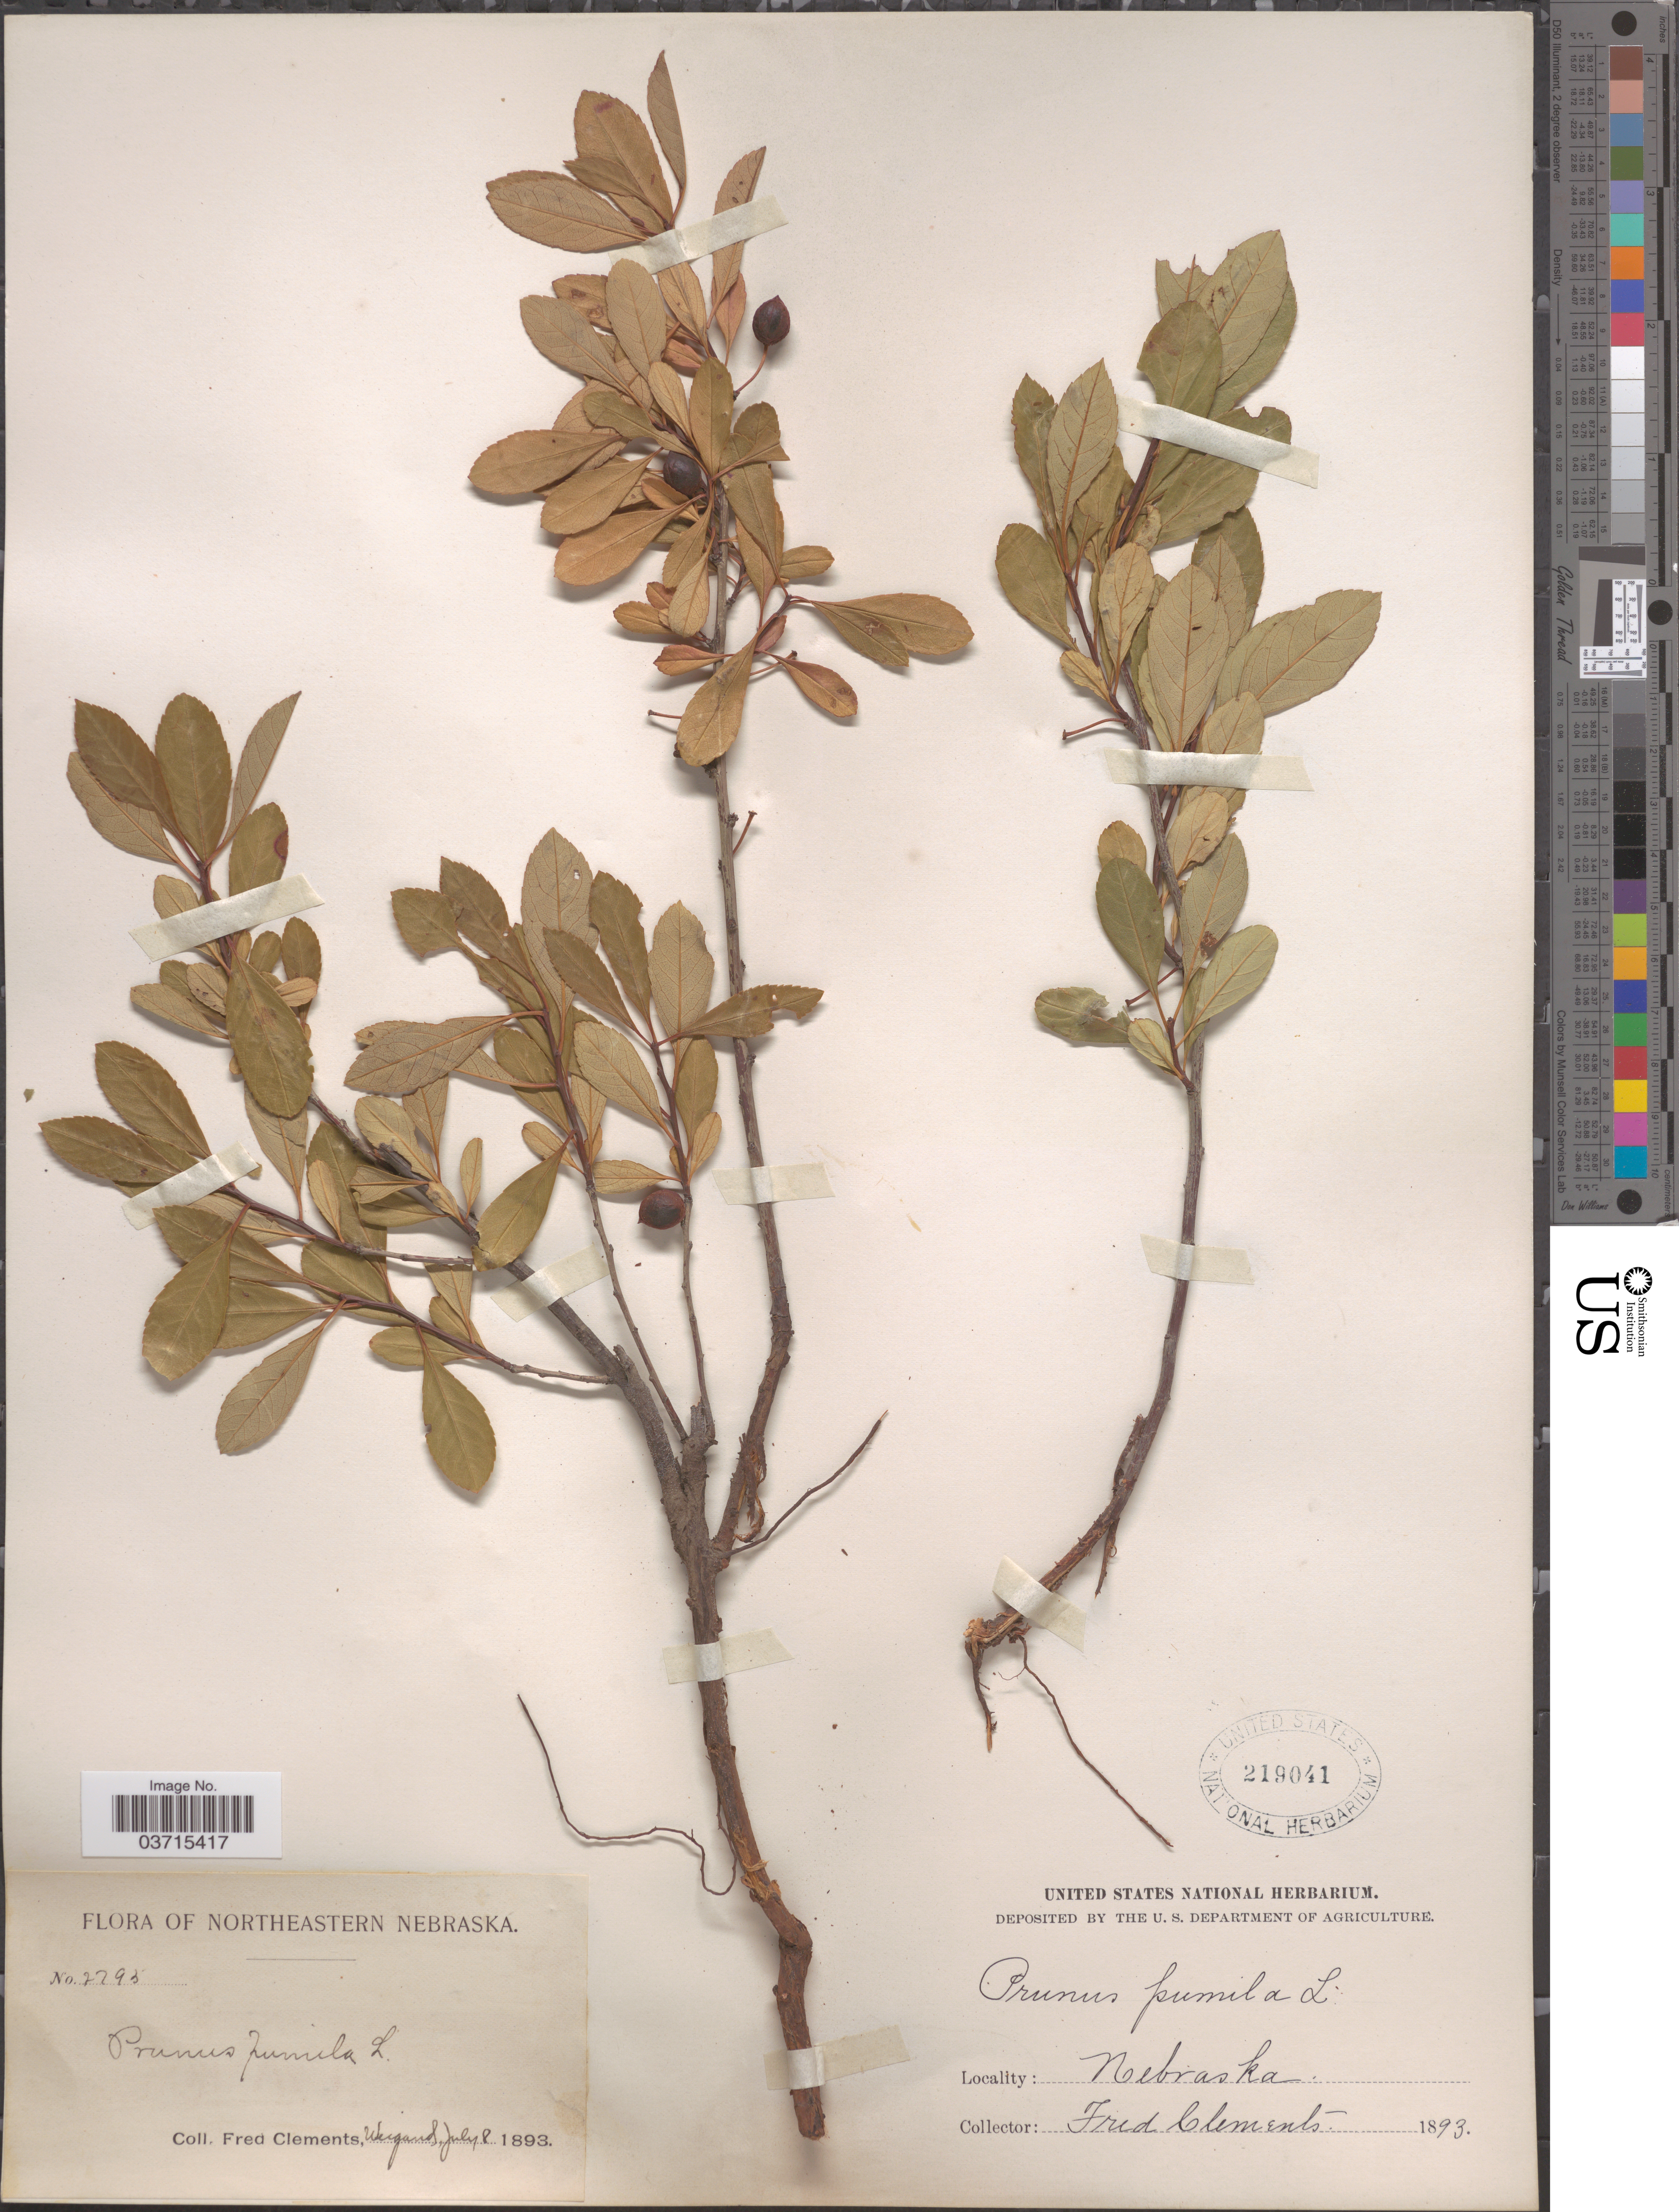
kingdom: Plantae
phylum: Tracheophyta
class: Magnoliopsida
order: Rosales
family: Rosaceae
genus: Prunus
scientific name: Prunus besseyi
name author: L.H. Bailey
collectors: F. E. Clements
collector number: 2795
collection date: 1893-07-08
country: United States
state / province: Nebraska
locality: Northeastern Nebraska. Weigand.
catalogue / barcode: US 219041